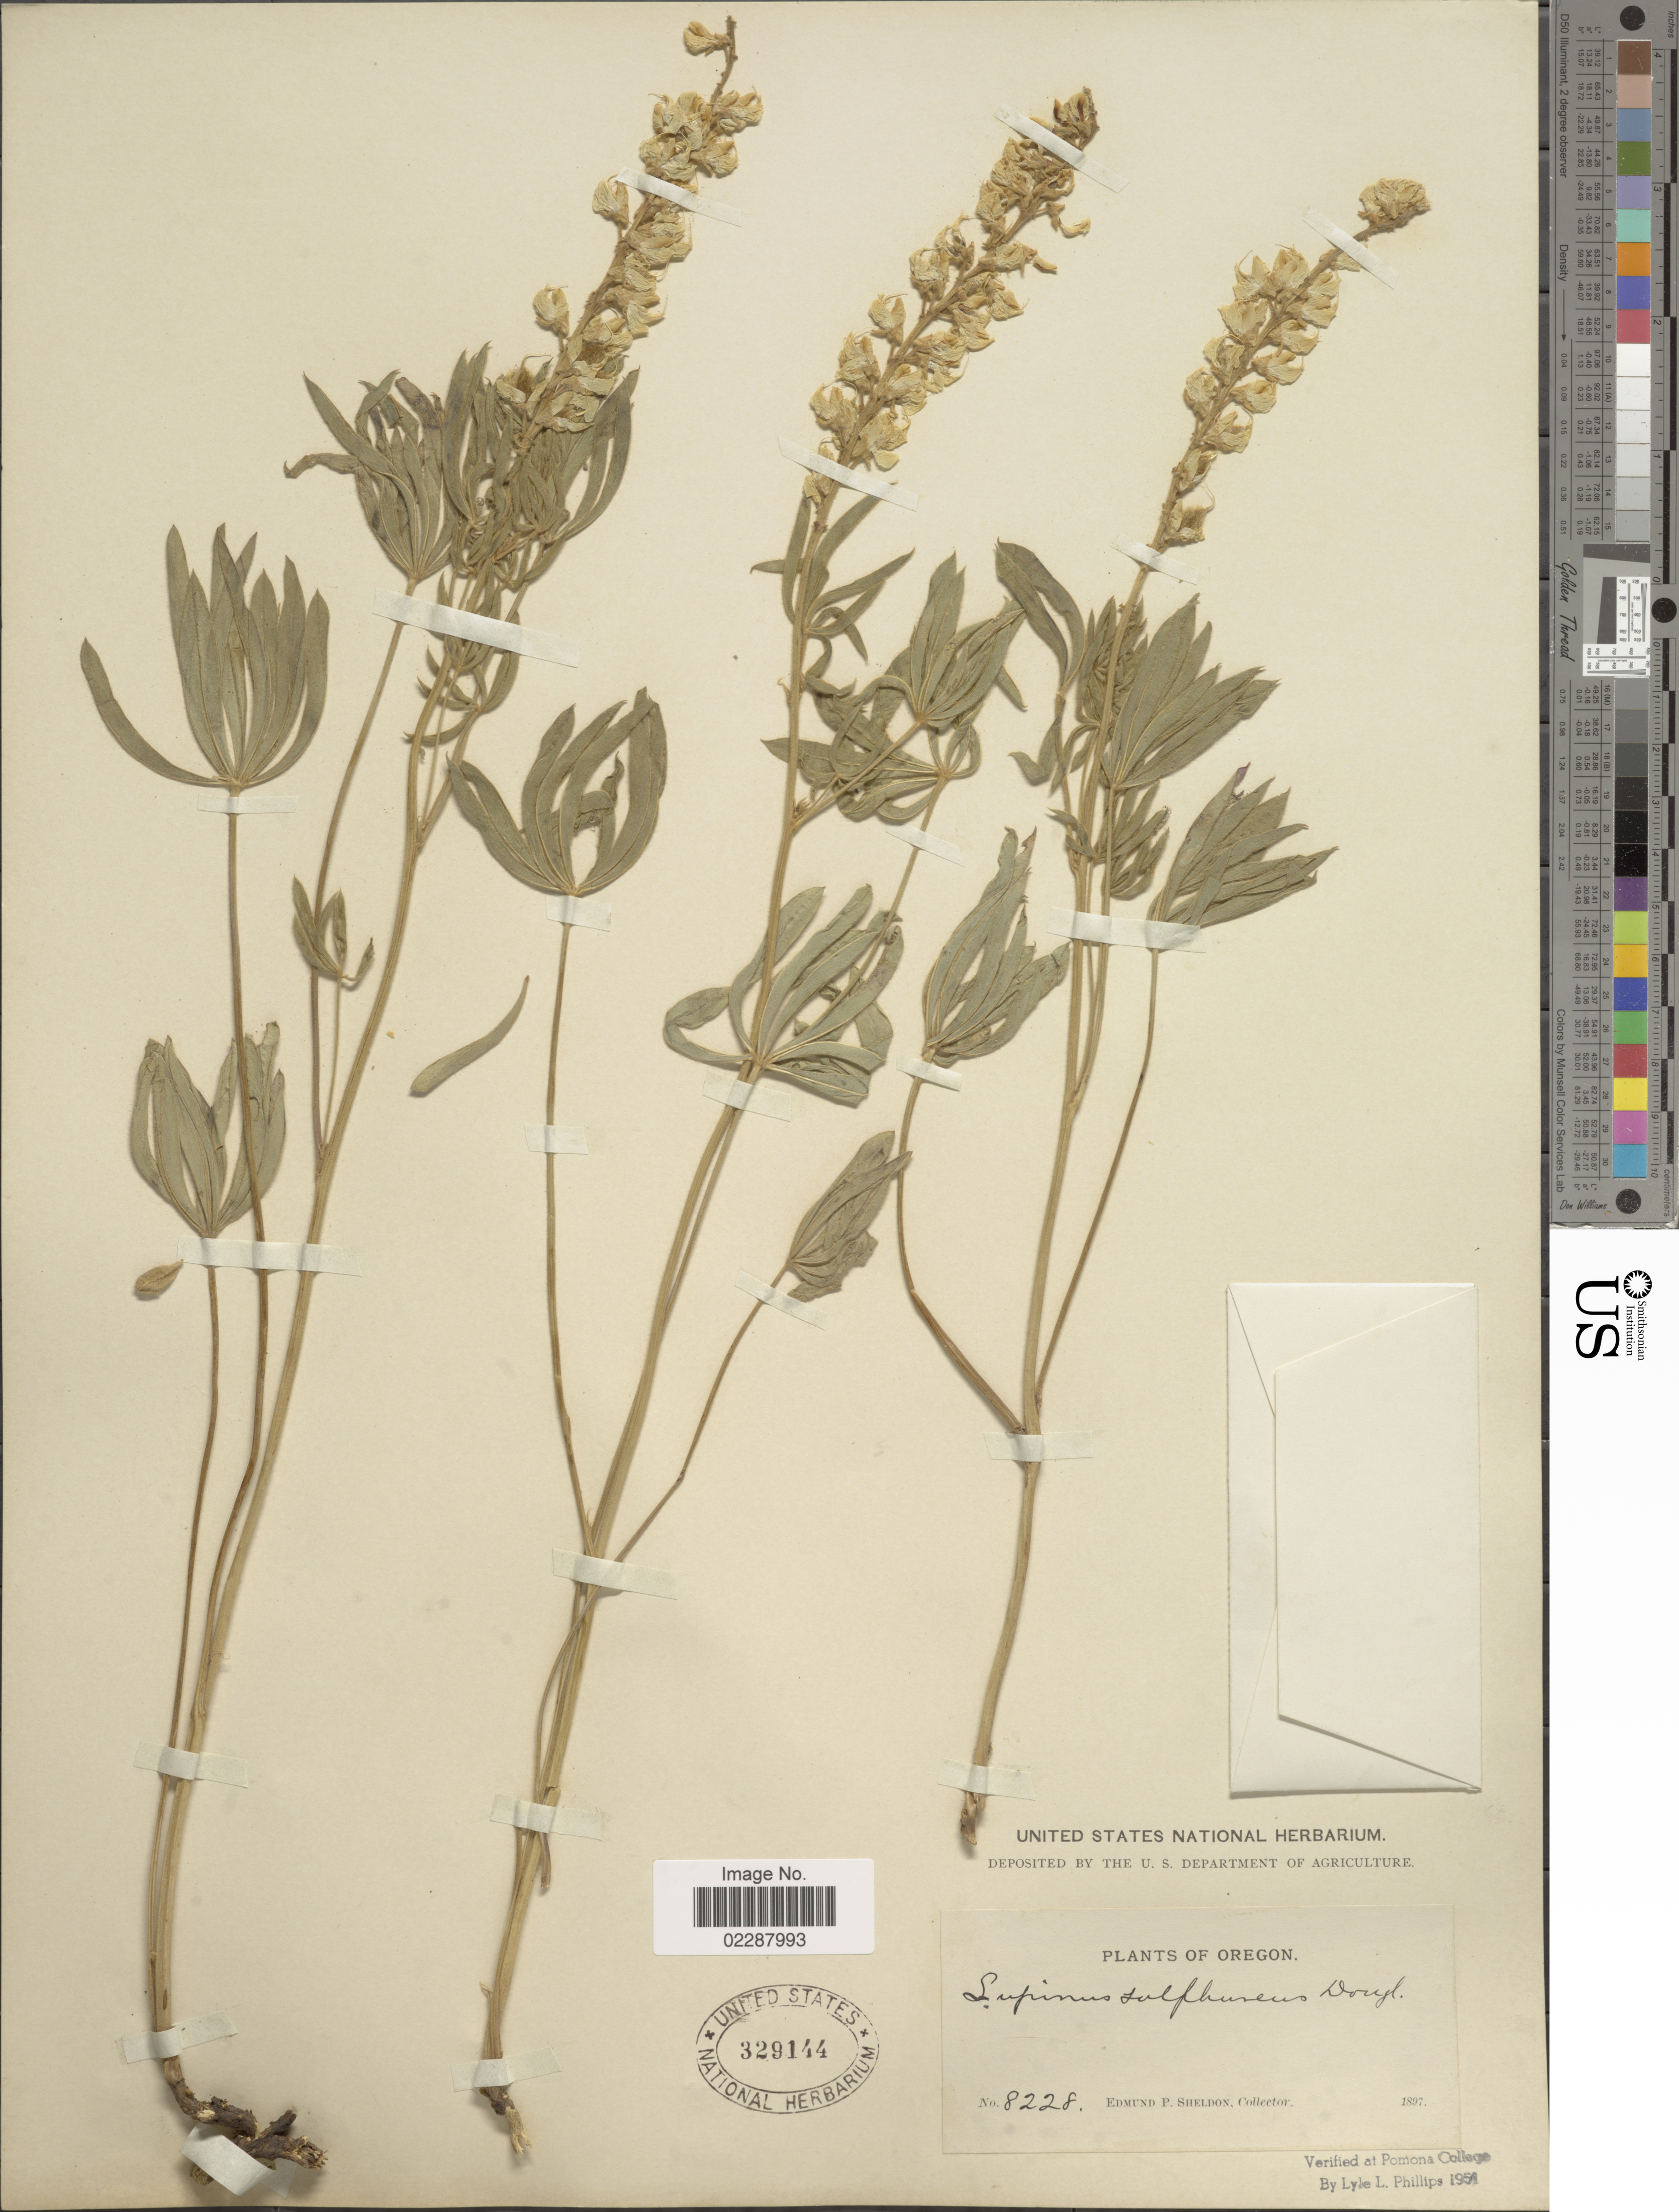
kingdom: Plantae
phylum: Tracheophyta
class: Magnoliopsida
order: Fabales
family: Fabaceae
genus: Lupinus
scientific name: Lupinus sulphureus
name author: Douglas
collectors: E. P. Sheldon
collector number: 8228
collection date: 1897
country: United States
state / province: Oregon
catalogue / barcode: US 329144